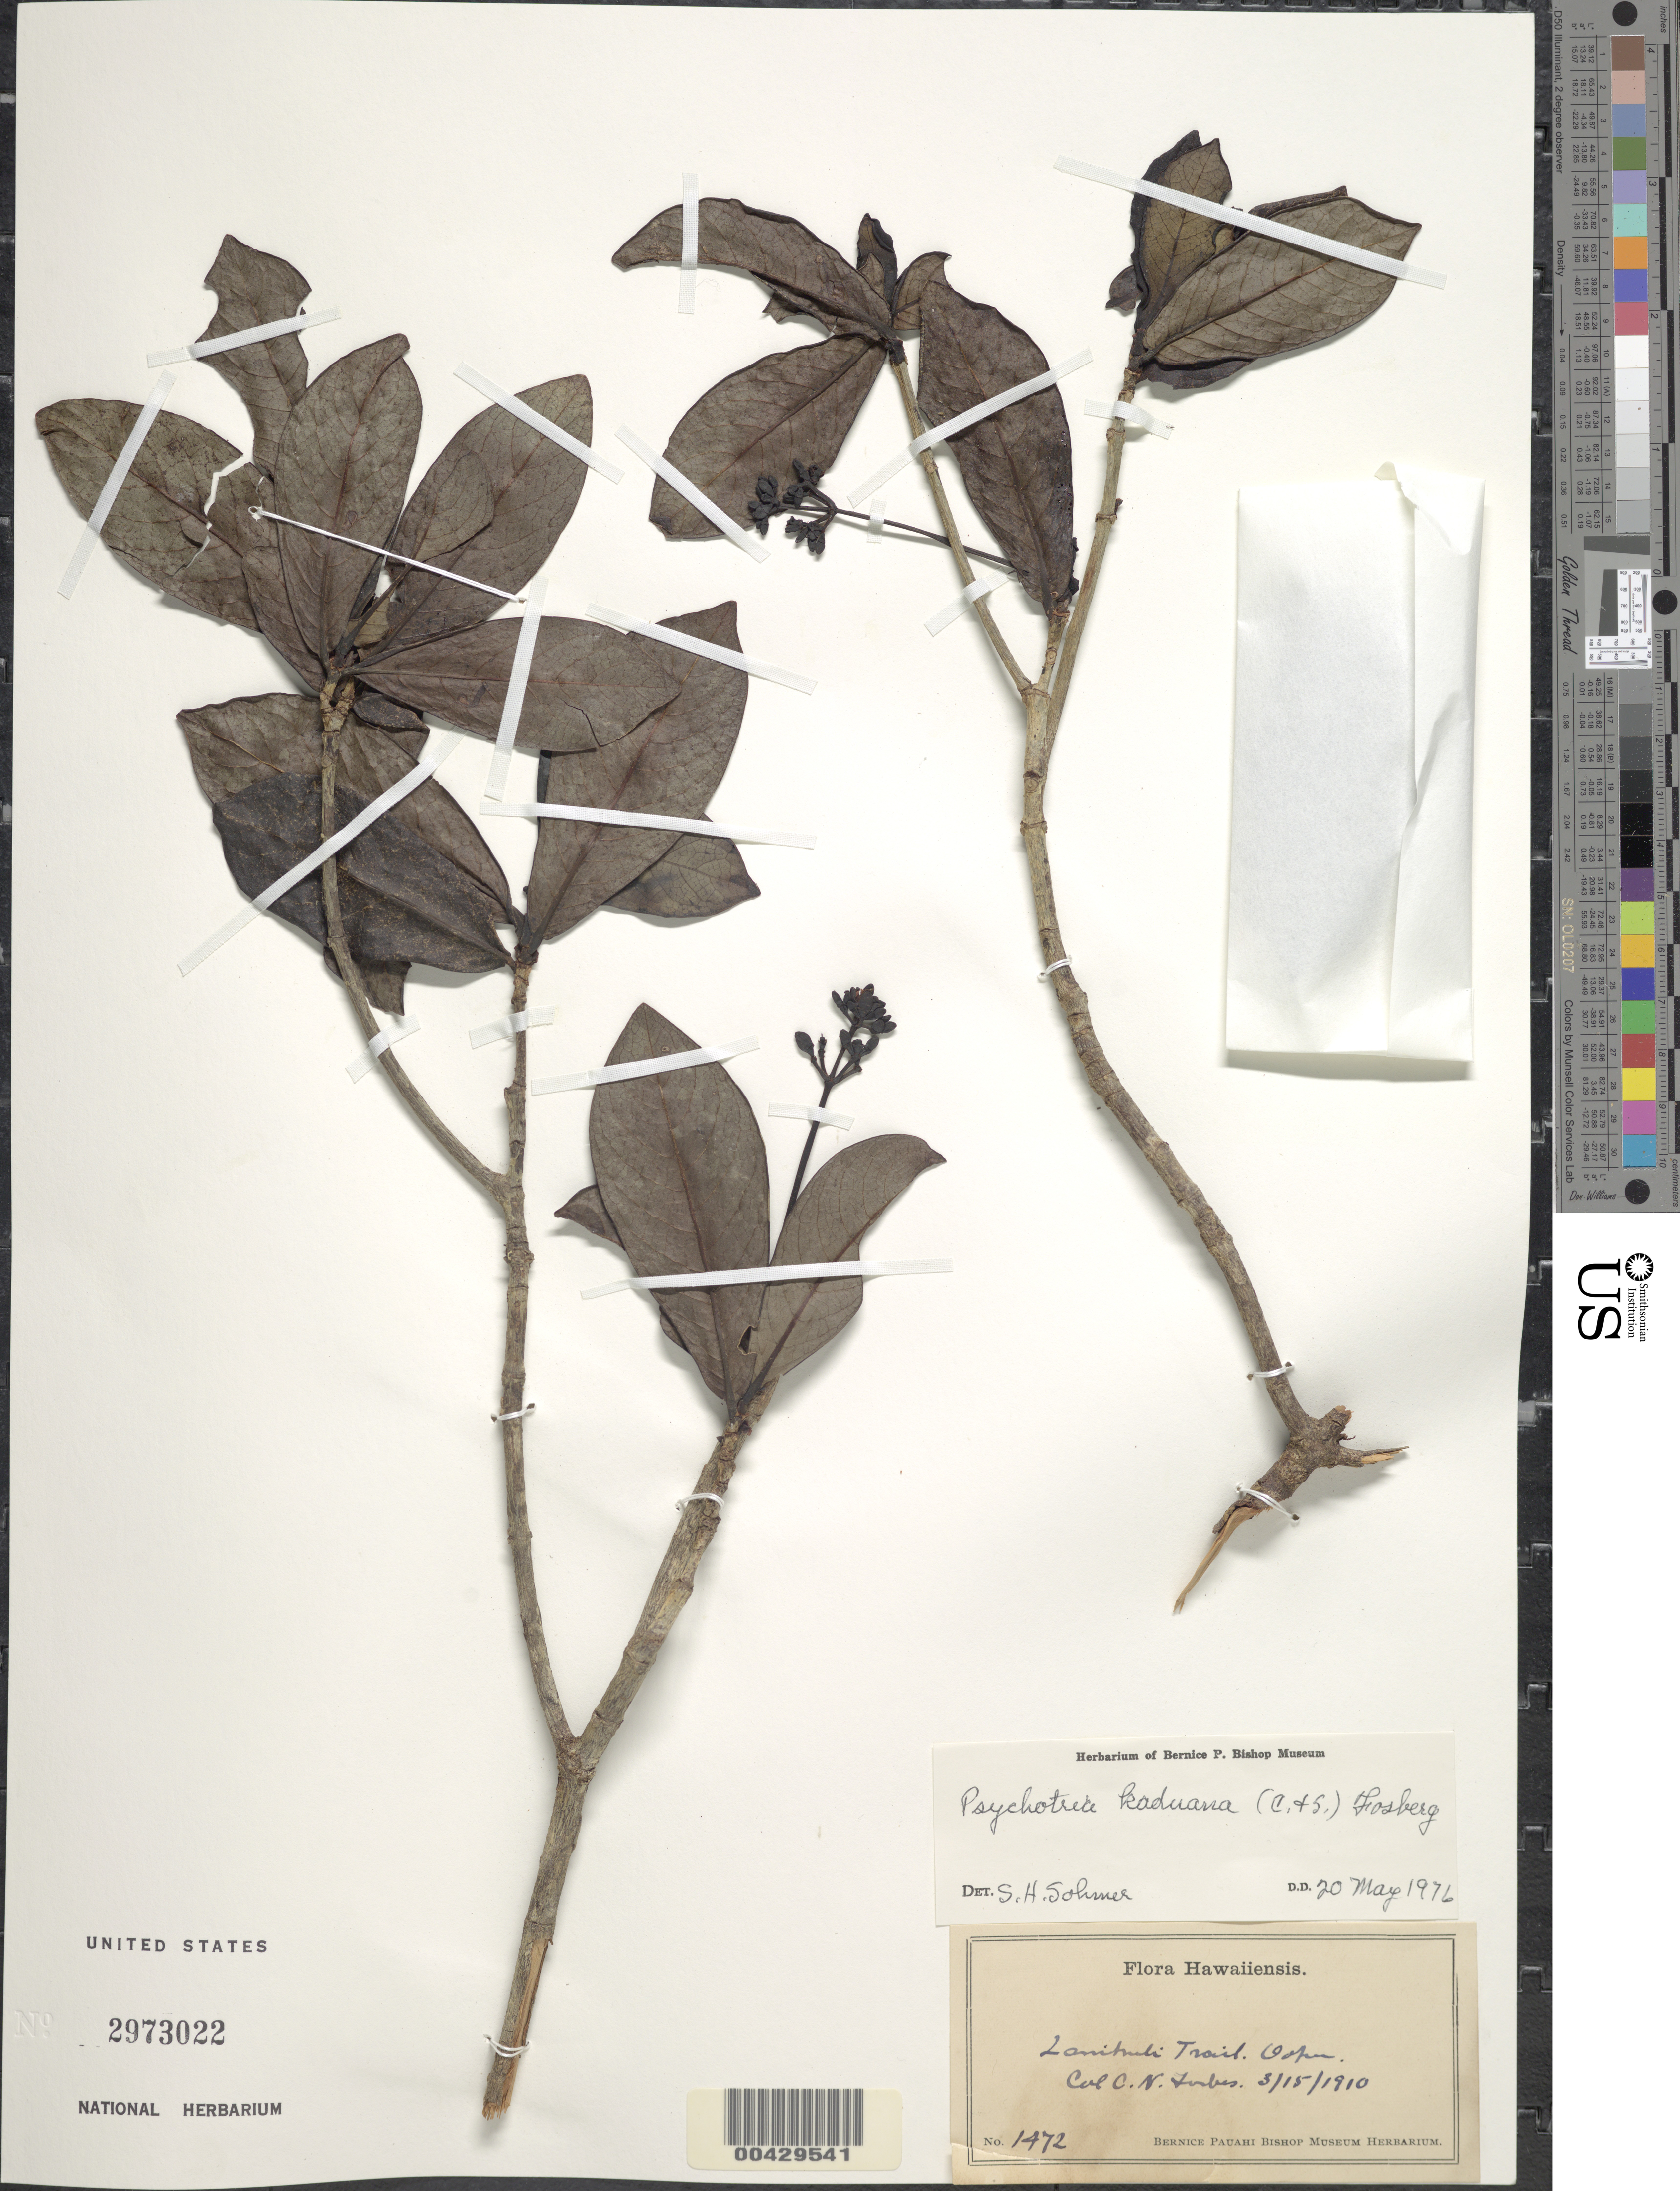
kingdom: Plantae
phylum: Tracheophyta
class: Magnoliopsida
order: Gentianales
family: Rubiaceae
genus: Psychotria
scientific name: Psychotria kaduana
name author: (Cham. & Schltdl.) Fosberg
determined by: Sohmer, S. H.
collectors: C. N. Forbes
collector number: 1472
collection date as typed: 15 Mar 1910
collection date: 1910-03-15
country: United States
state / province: Hawaii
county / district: Honolulu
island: Oahu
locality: Lanihuli Trail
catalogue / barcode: US 2973022